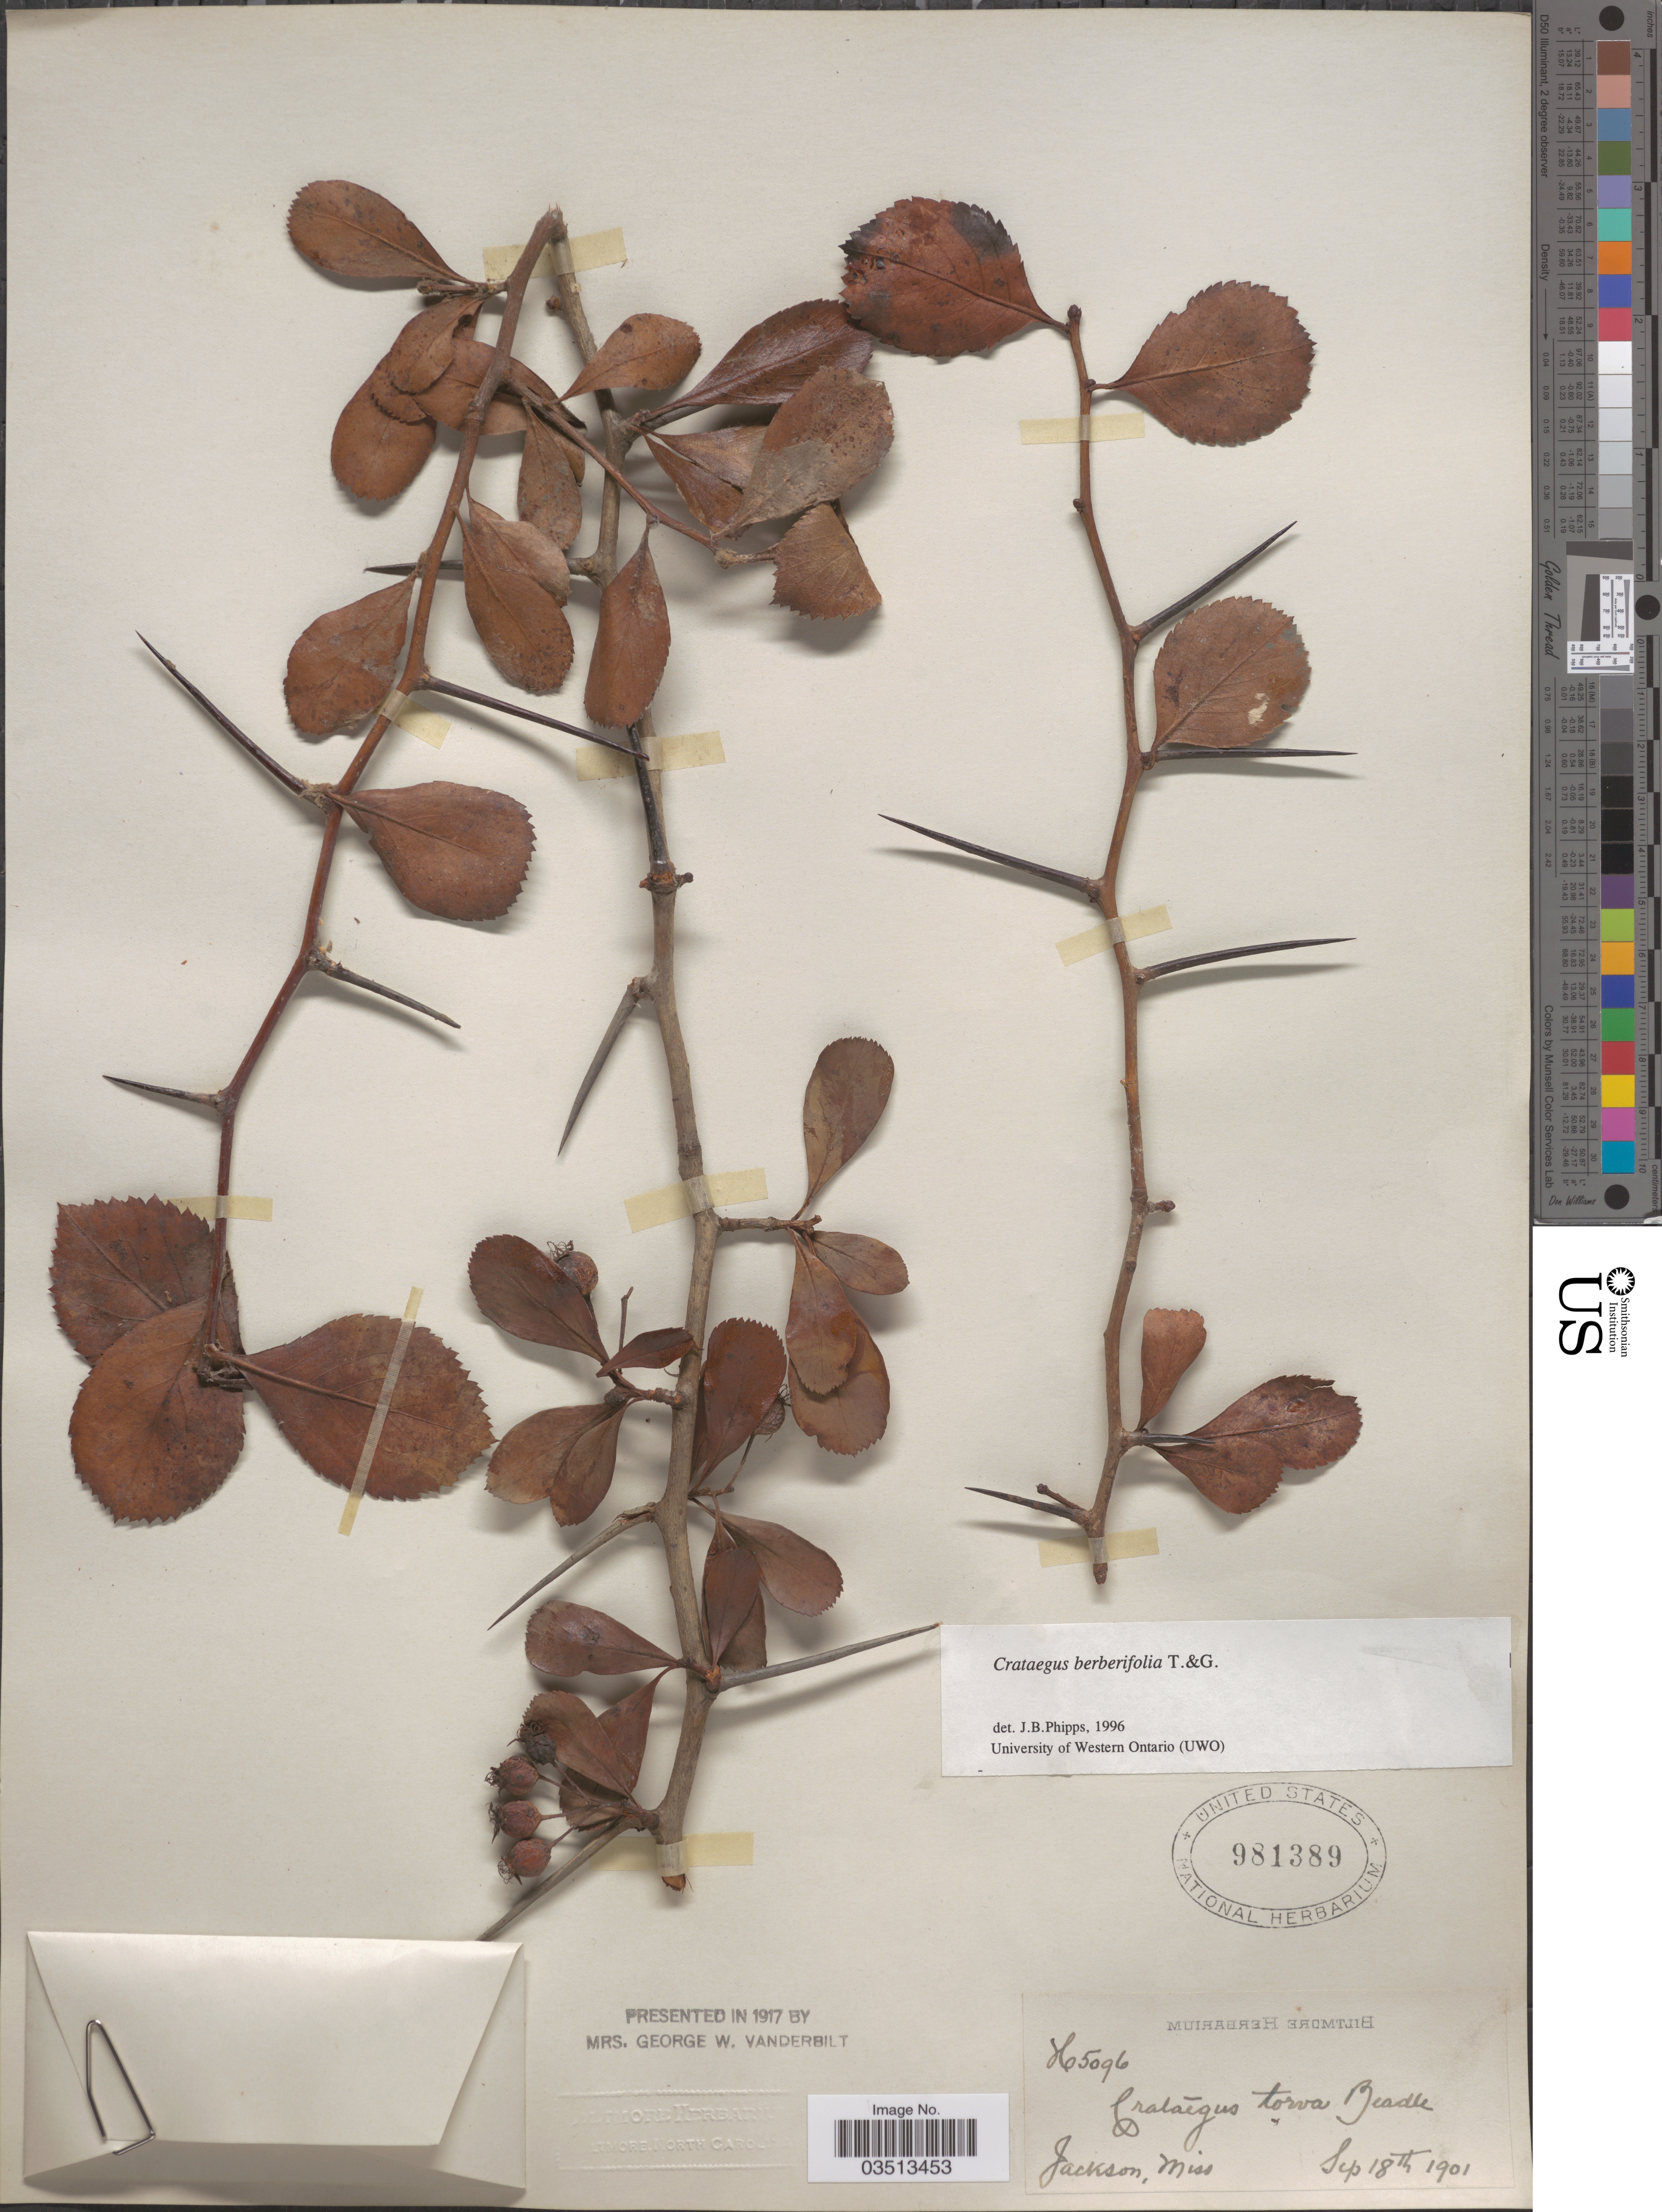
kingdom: Plantae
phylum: Tracheophyta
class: Magnoliopsida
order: Rosales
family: Rosaceae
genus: Crataegus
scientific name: Crataegus berberifolia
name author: Torr. & A. Gray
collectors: ex herb. Biltmore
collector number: H5096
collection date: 1901-09-18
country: United States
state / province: Mississippi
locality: Jackson.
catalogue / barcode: US 981389